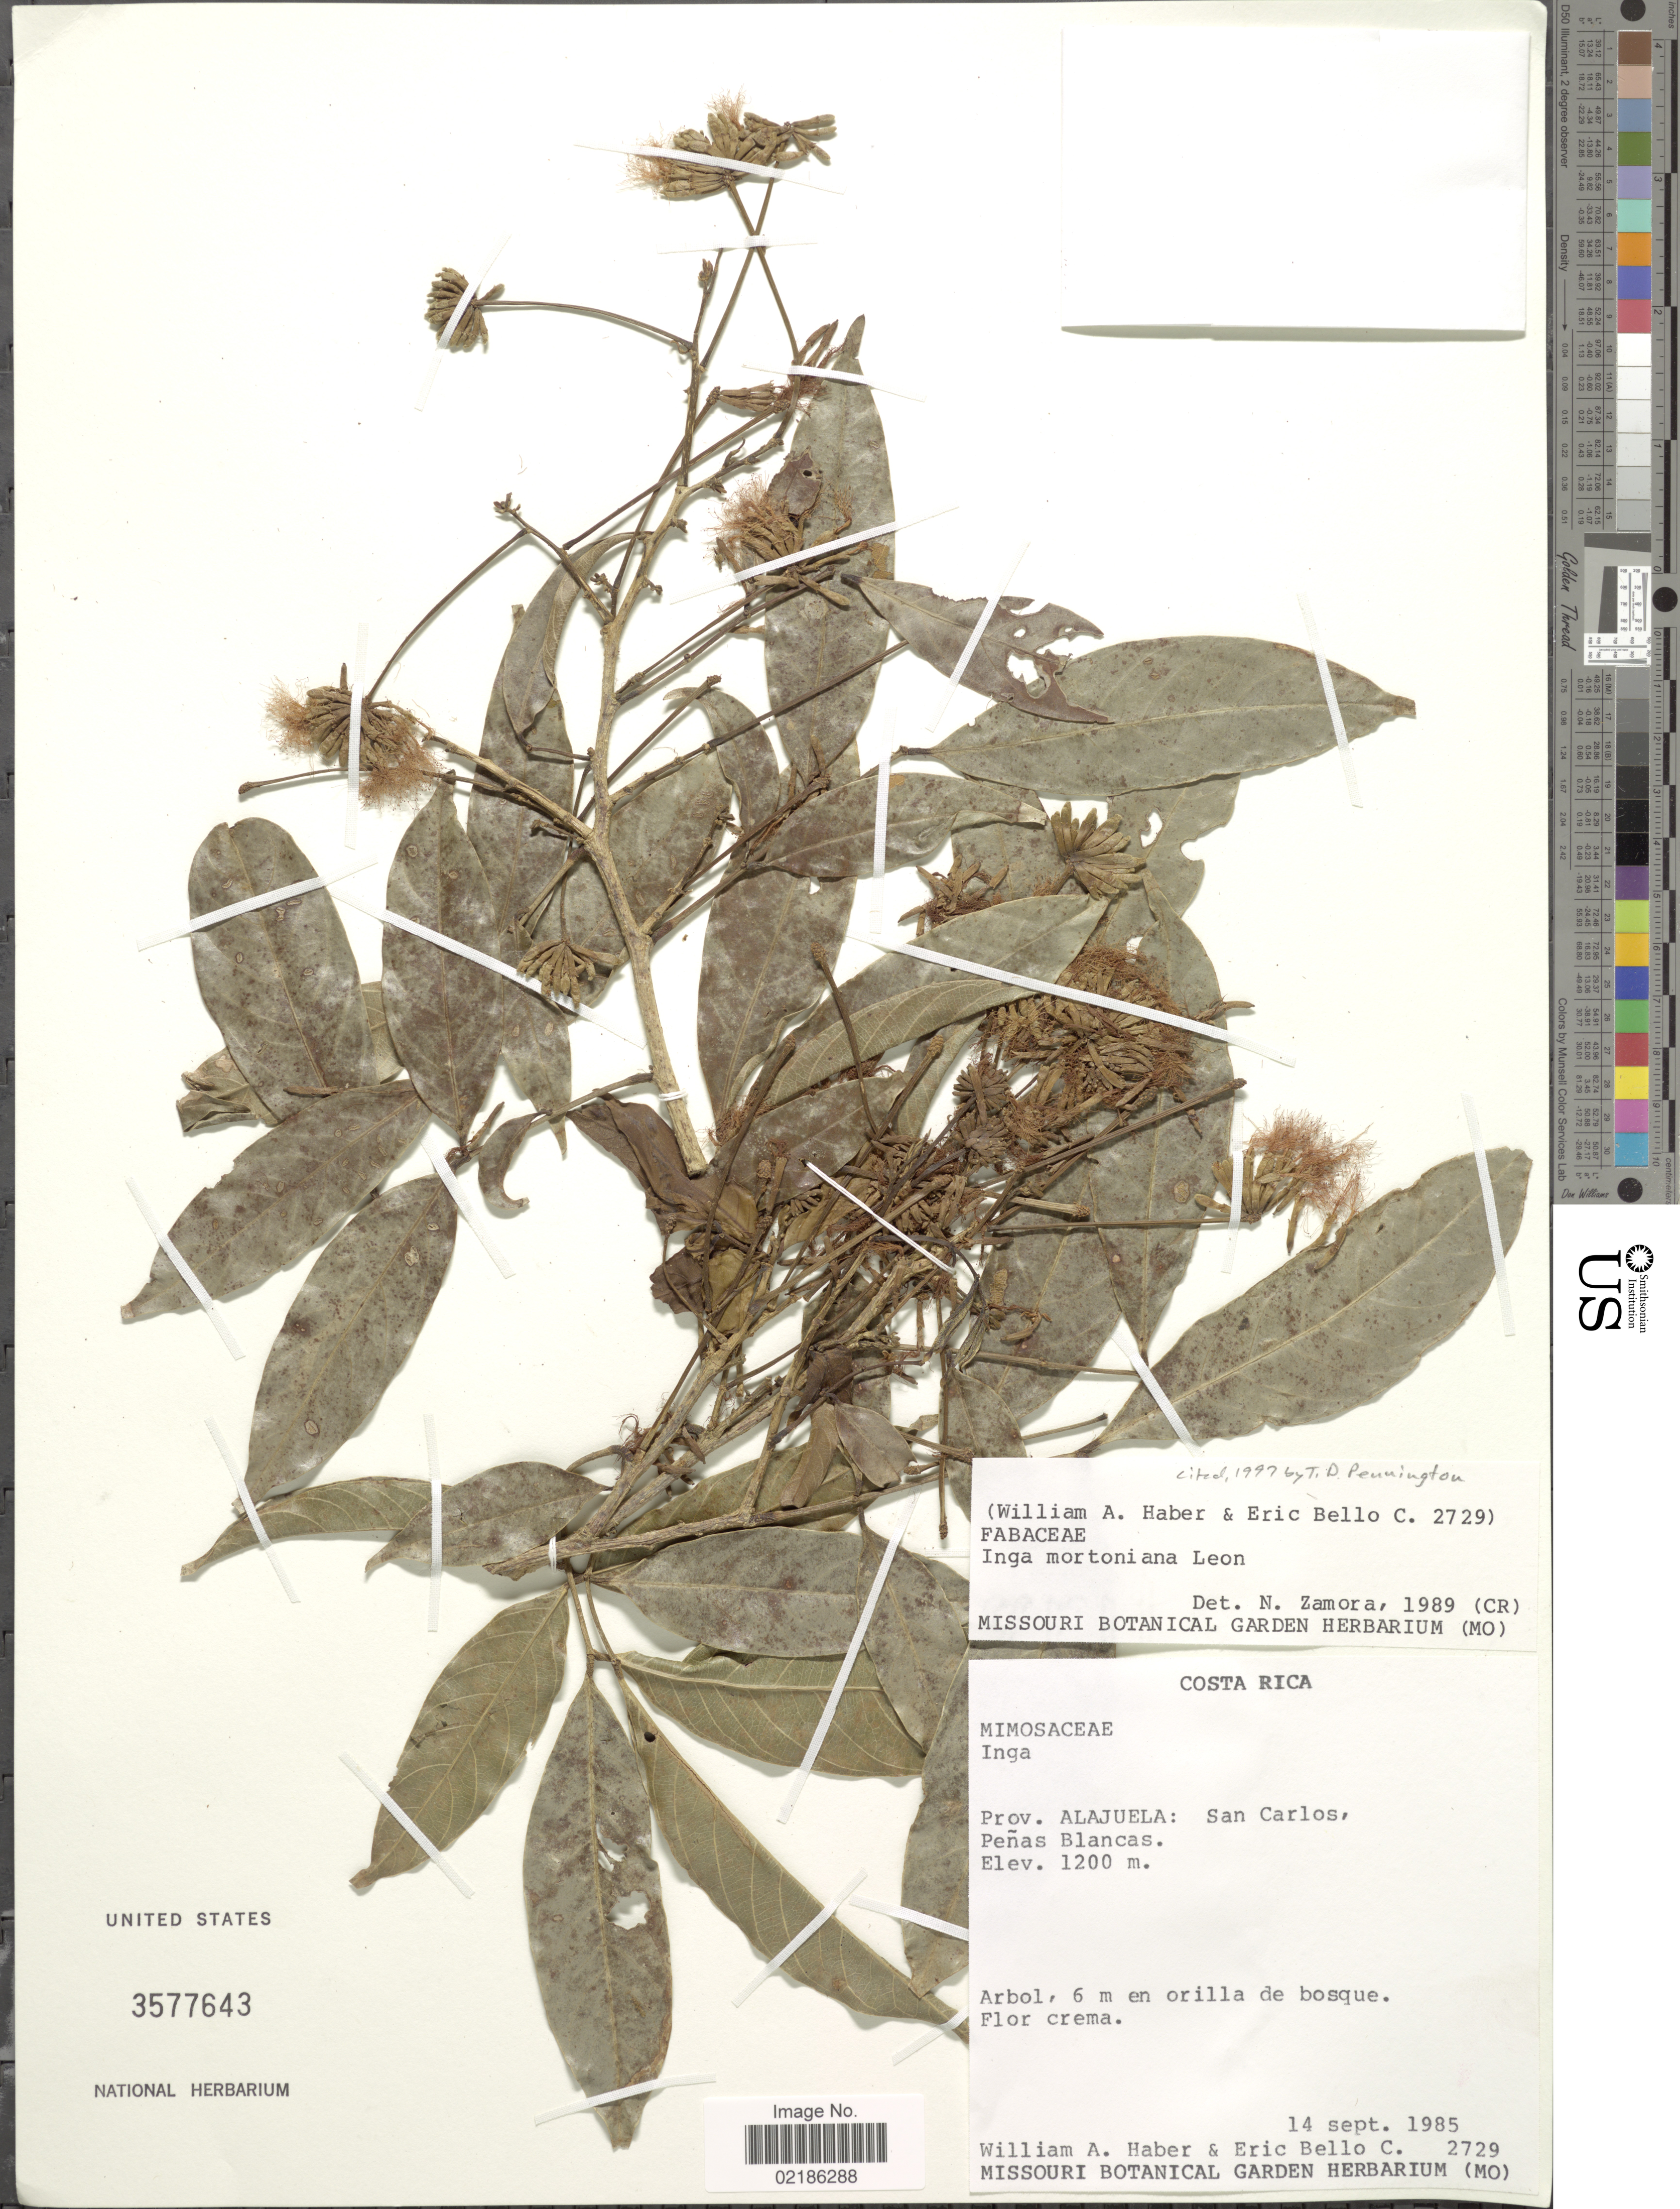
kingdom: Plantae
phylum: Tracheophyta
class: Magnoliopsida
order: Fabales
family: Fabaceae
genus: Inga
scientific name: Inga mortoniana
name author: J. León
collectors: W. A. Haber & E. Bello C.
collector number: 2729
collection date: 1985-09-14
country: Costa Rica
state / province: Alajuela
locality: San Carlos, Penas Blancas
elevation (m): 1200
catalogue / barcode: US 3577643